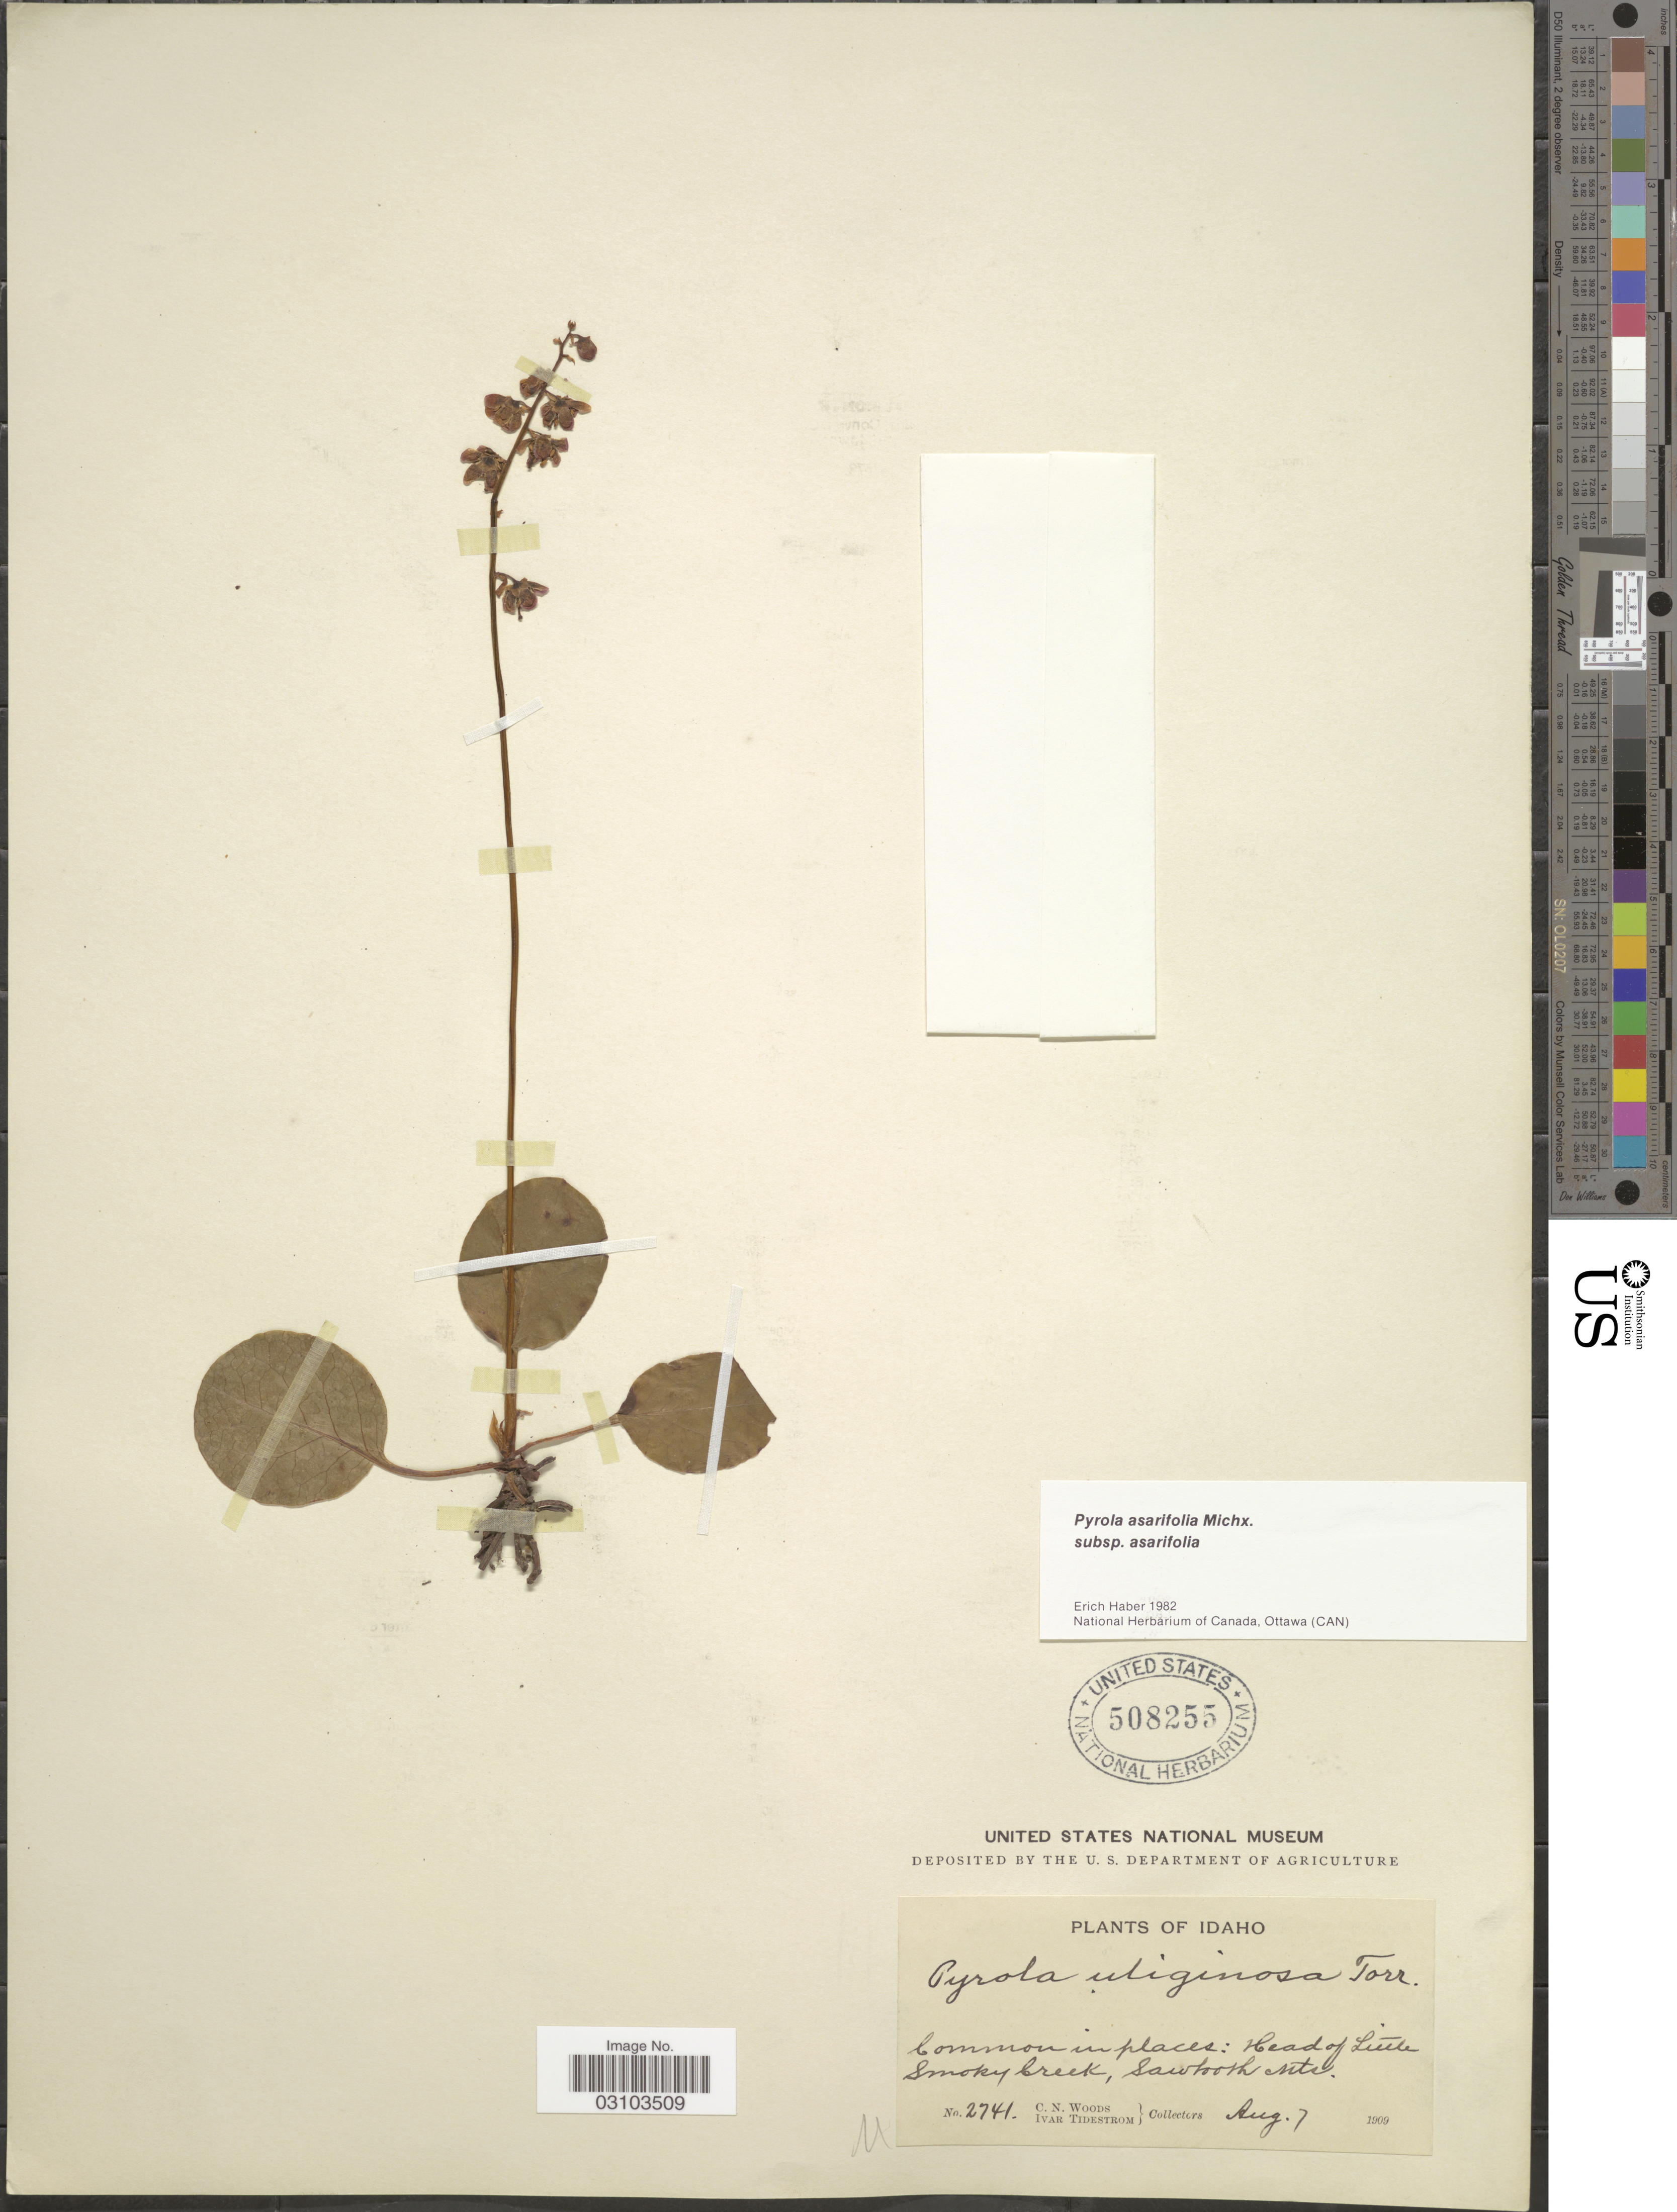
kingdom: Plantae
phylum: Tracheophyta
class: Magnoliopsida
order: Ericales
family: Ericaceae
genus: Pyrola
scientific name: Pyrola asarifolia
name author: Michx.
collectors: C. Woods & I. F. Tidestrom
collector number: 2741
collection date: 1909-08-07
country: United States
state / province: Idaho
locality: Common in places: Head of Little Smoky Creek, Sawtooth Mts.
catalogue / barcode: US 508255